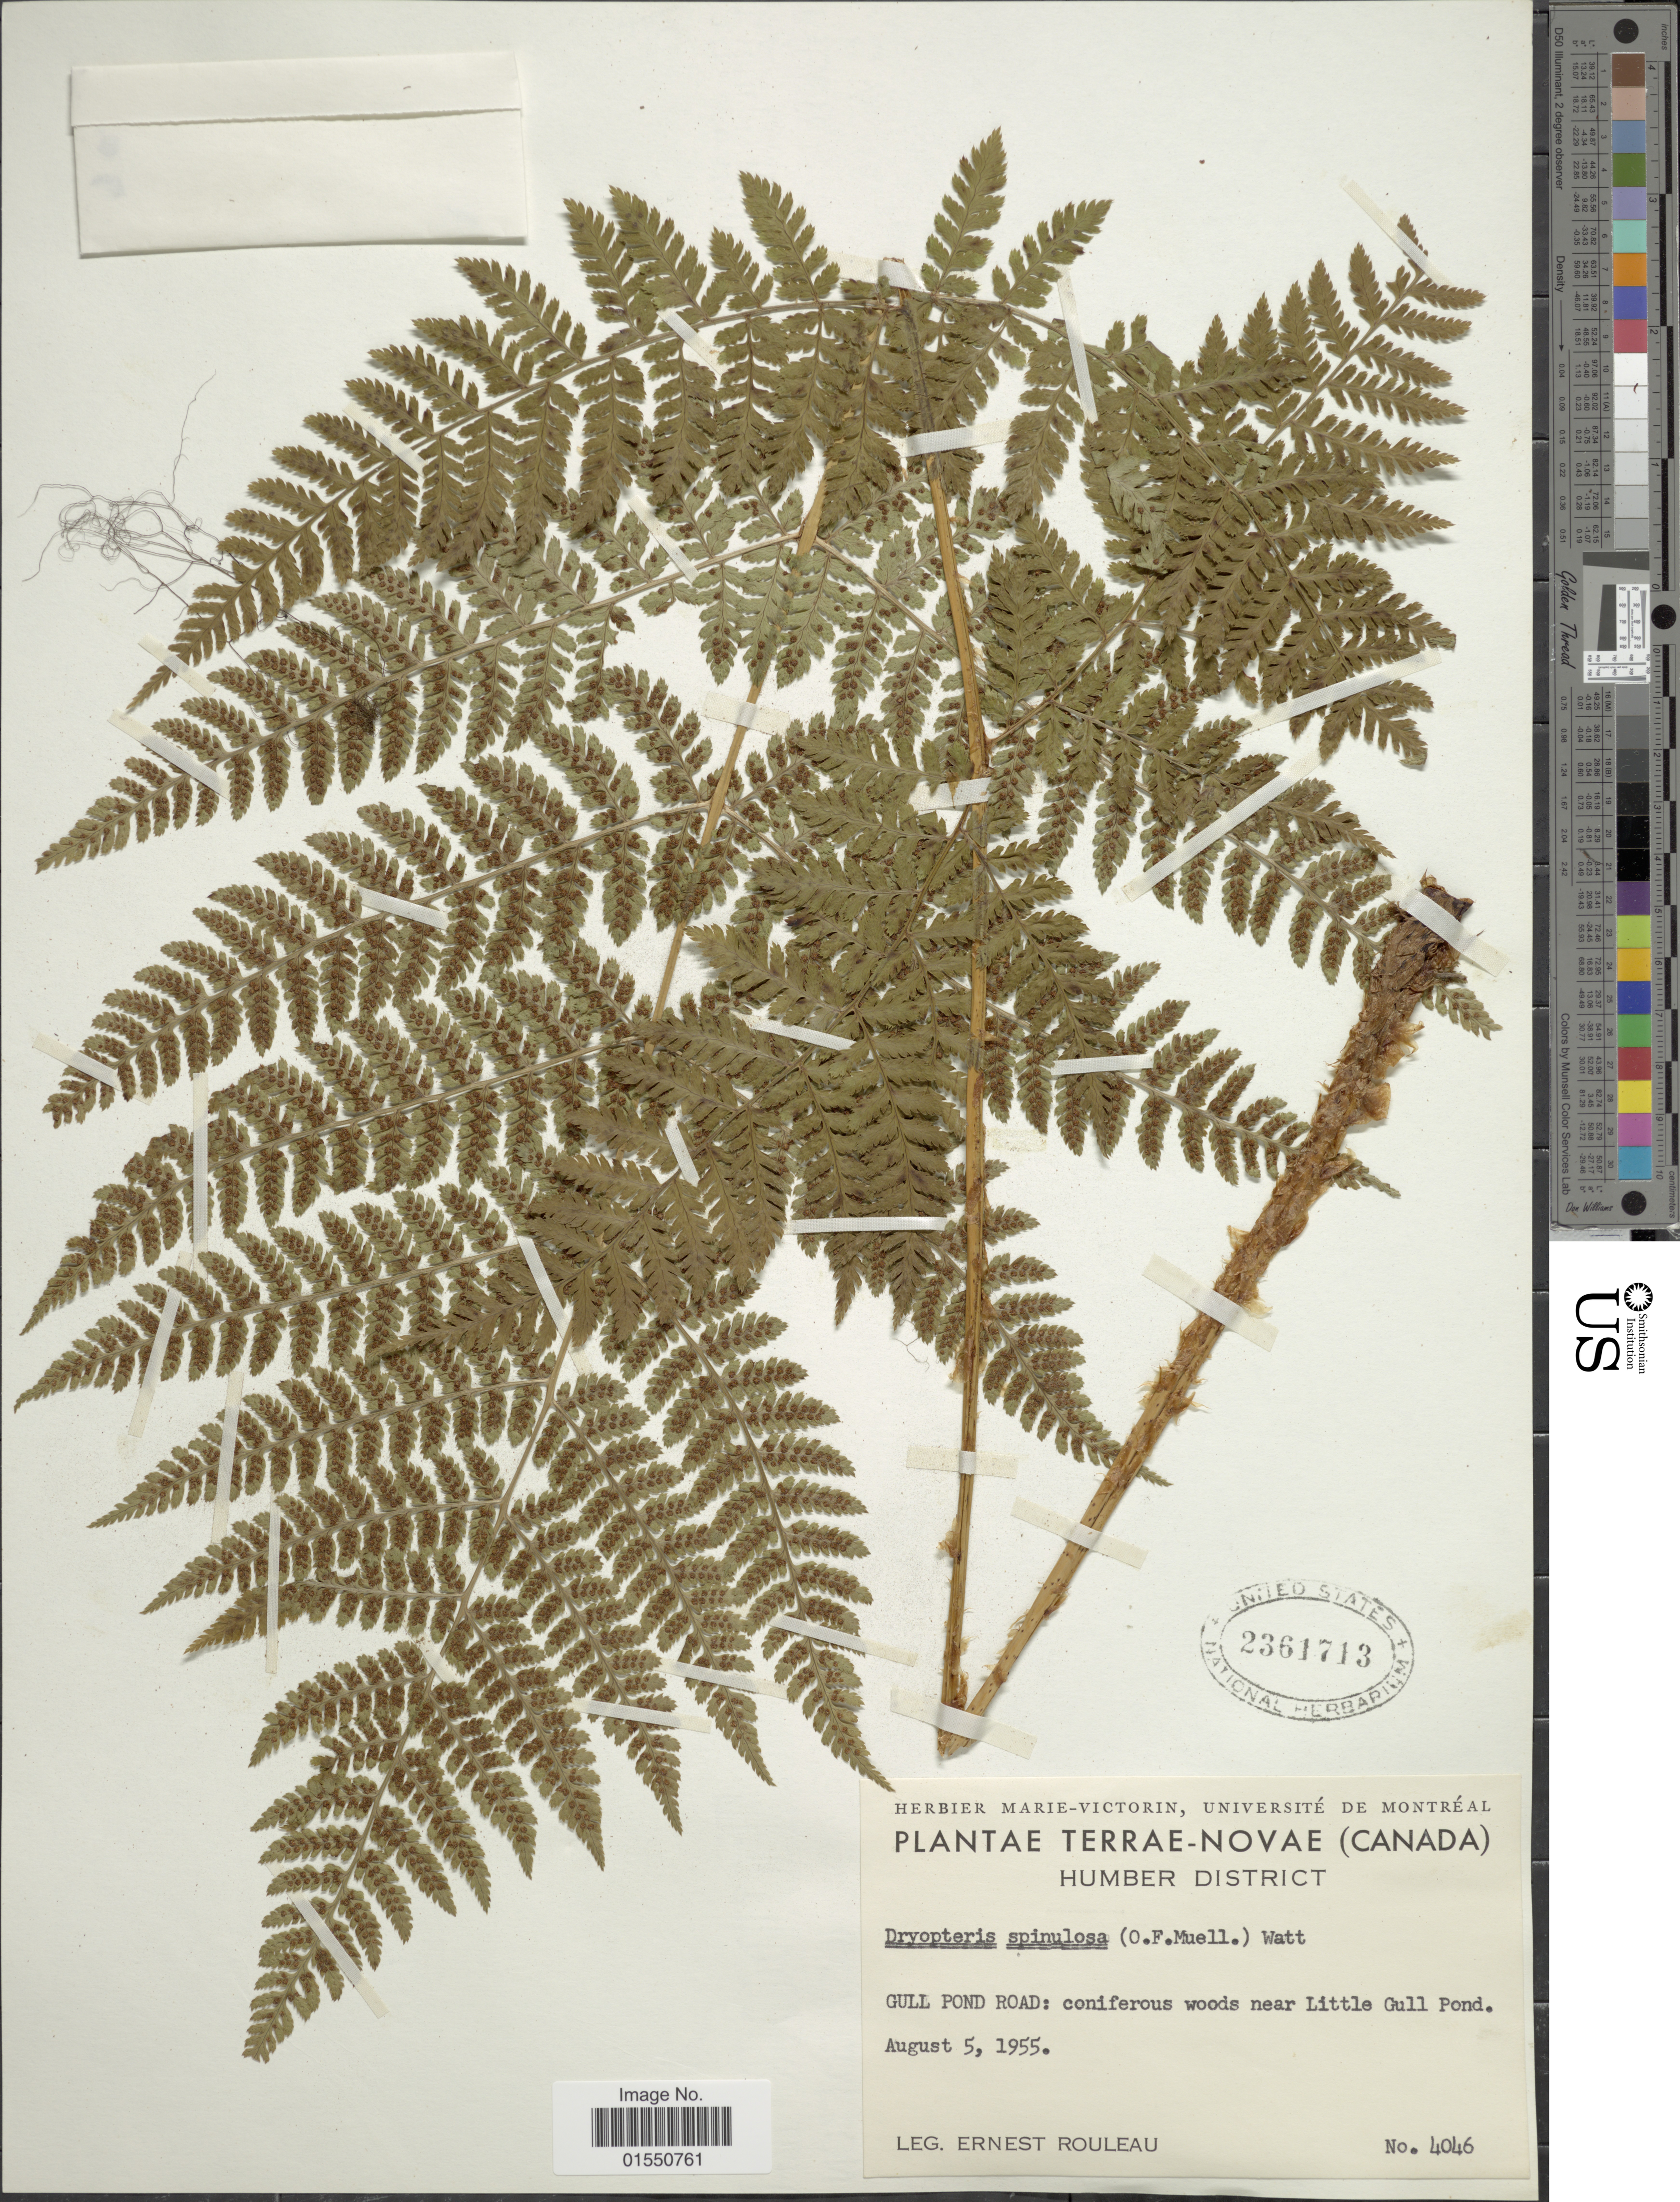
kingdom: Plantae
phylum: Tracheophyta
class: Polypodiopsida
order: Polypodiales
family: Dryopteridaceae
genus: Dryopteris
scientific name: Dryopteris expansa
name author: (C. Presl) Fraser-Jenk. & Jermy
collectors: J. Rouleau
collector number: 4046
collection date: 1955-08-05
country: Canada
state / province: Newfoundland and Labrador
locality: Terrae - Novae, Humber District, Gull Pond Road: coniferous woods near Little Gull Pond.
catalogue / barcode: US 2361713